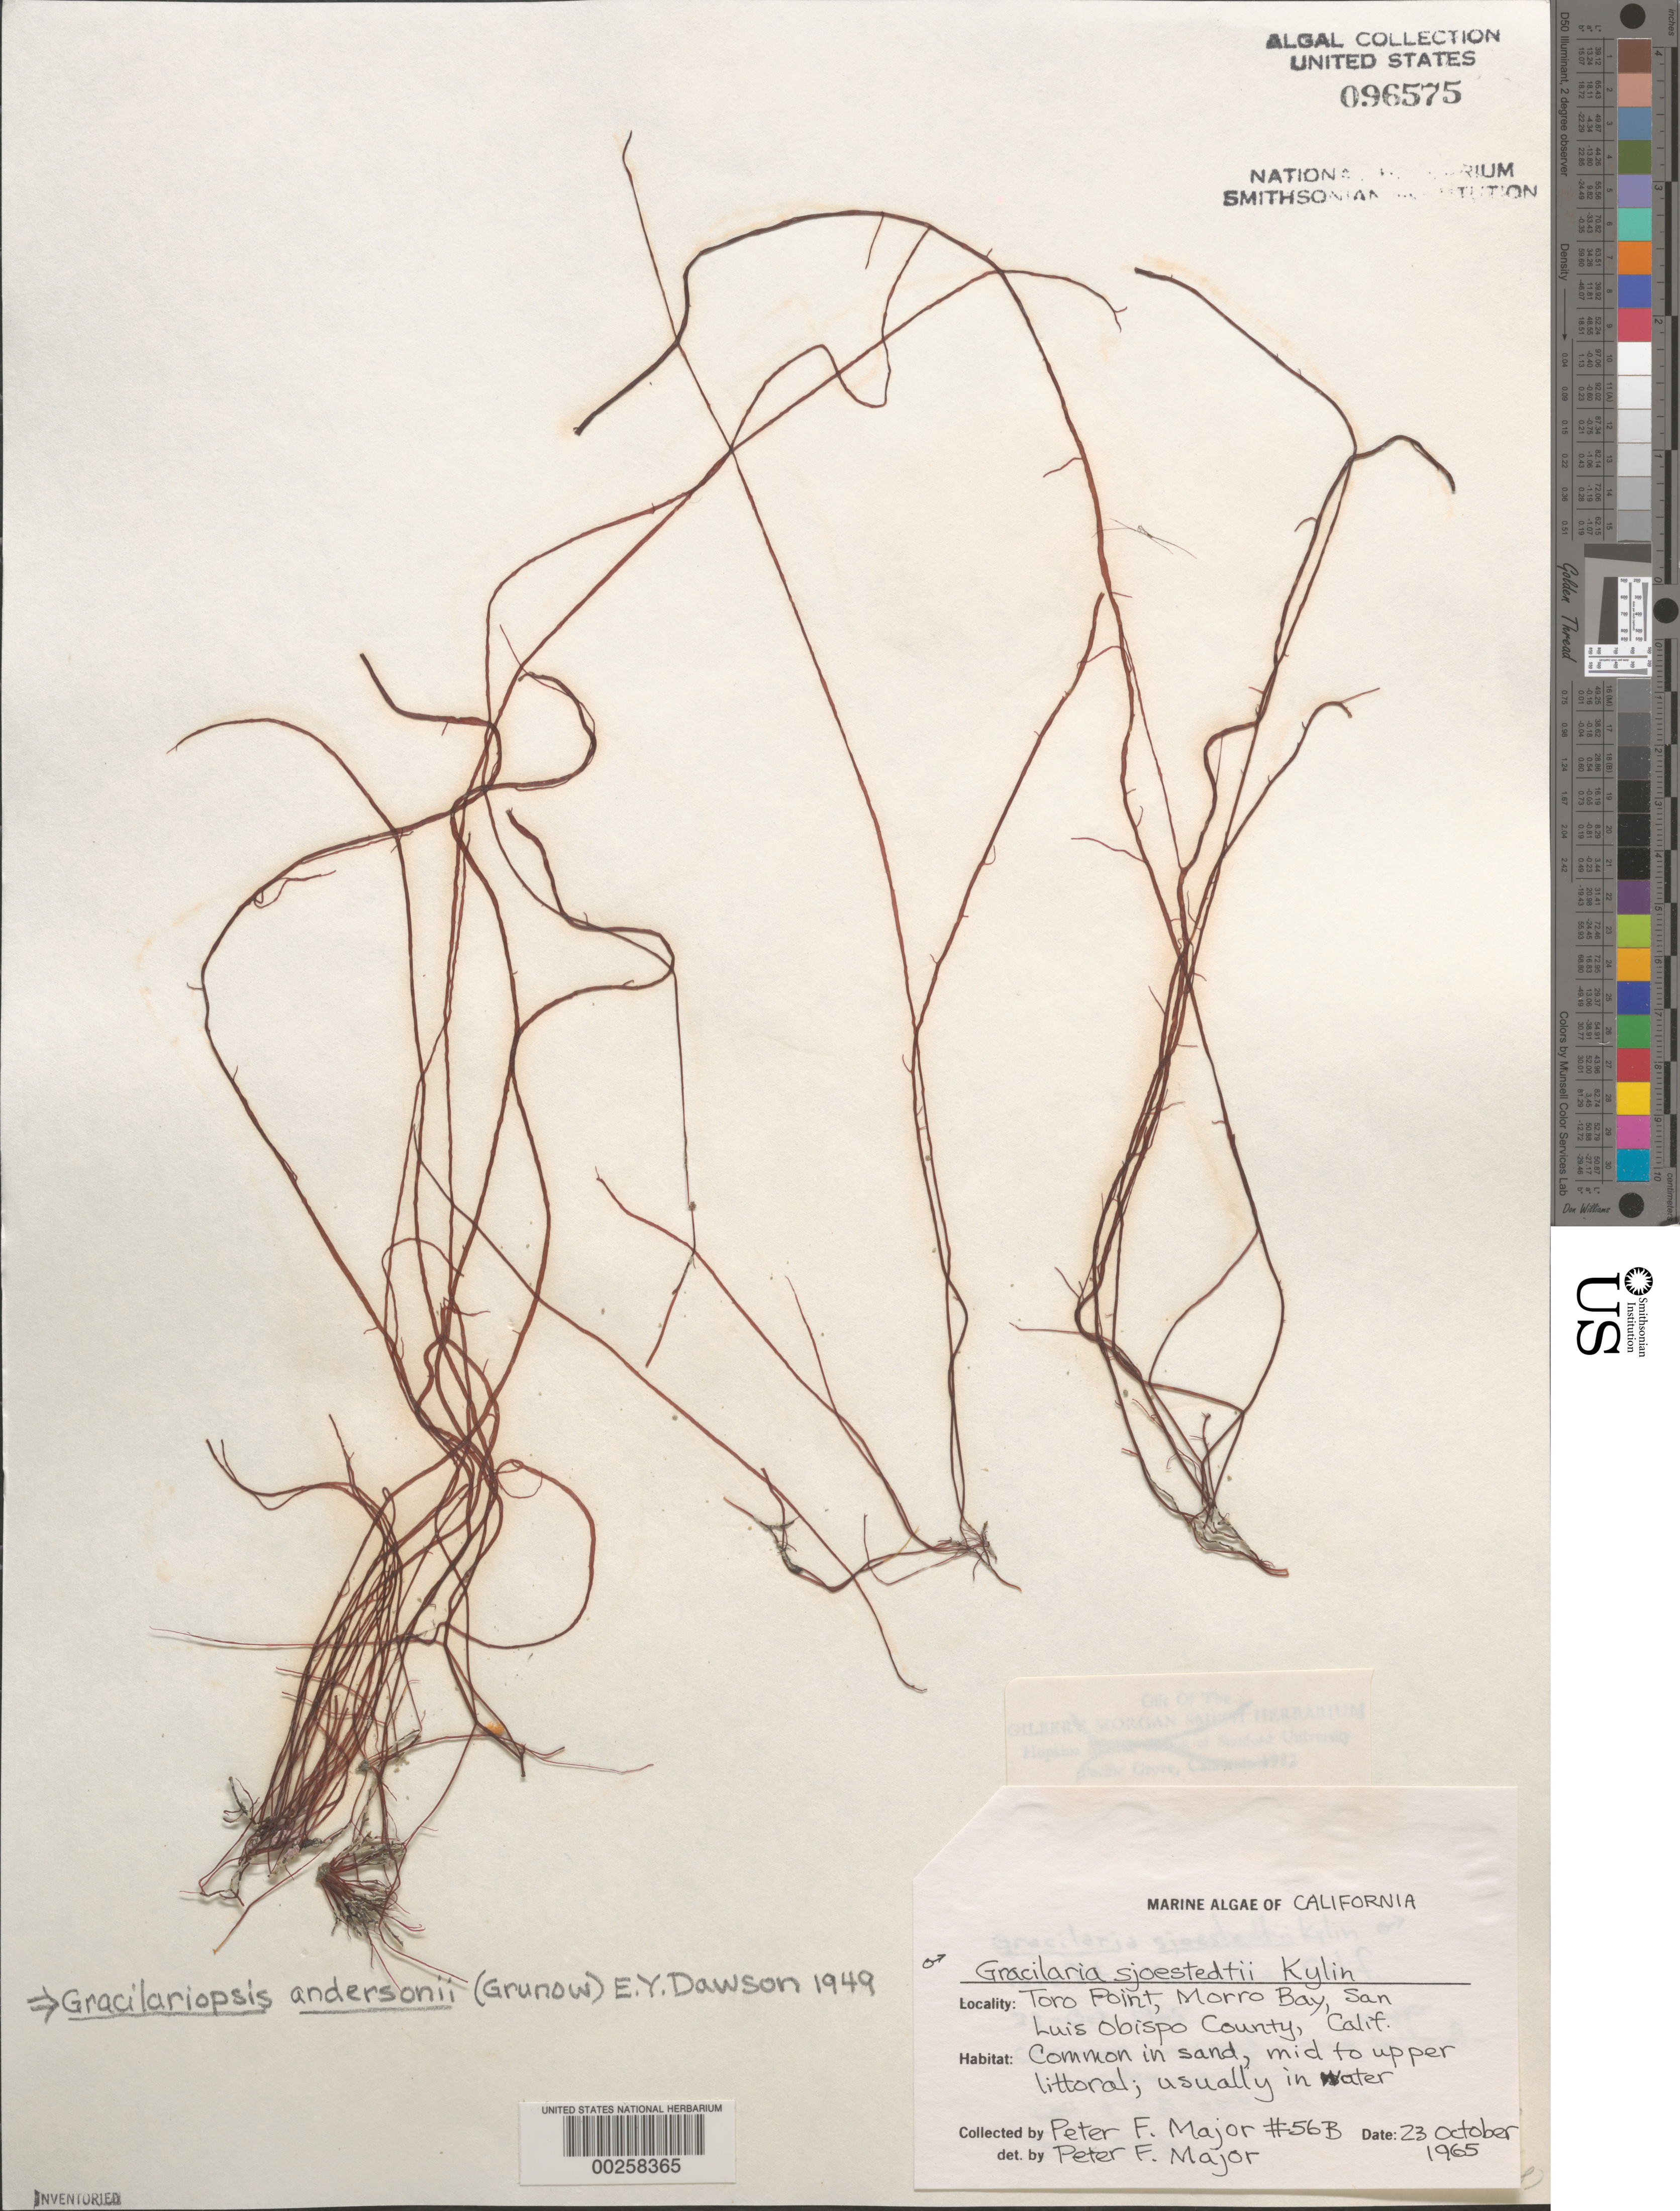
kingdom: Plantae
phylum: Rhodophyta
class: Florideophyceae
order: Gracilariales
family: Gracilariaceae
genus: Gracilariopsis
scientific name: Gracilariopsis andersonii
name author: (Grunow) E.Y. Dawson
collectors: P. Major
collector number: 56b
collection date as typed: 23 Oct 1965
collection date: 1965-10-23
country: United States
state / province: California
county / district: San Luis Obispo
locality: Toro Point, Morro Bay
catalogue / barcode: US 96575